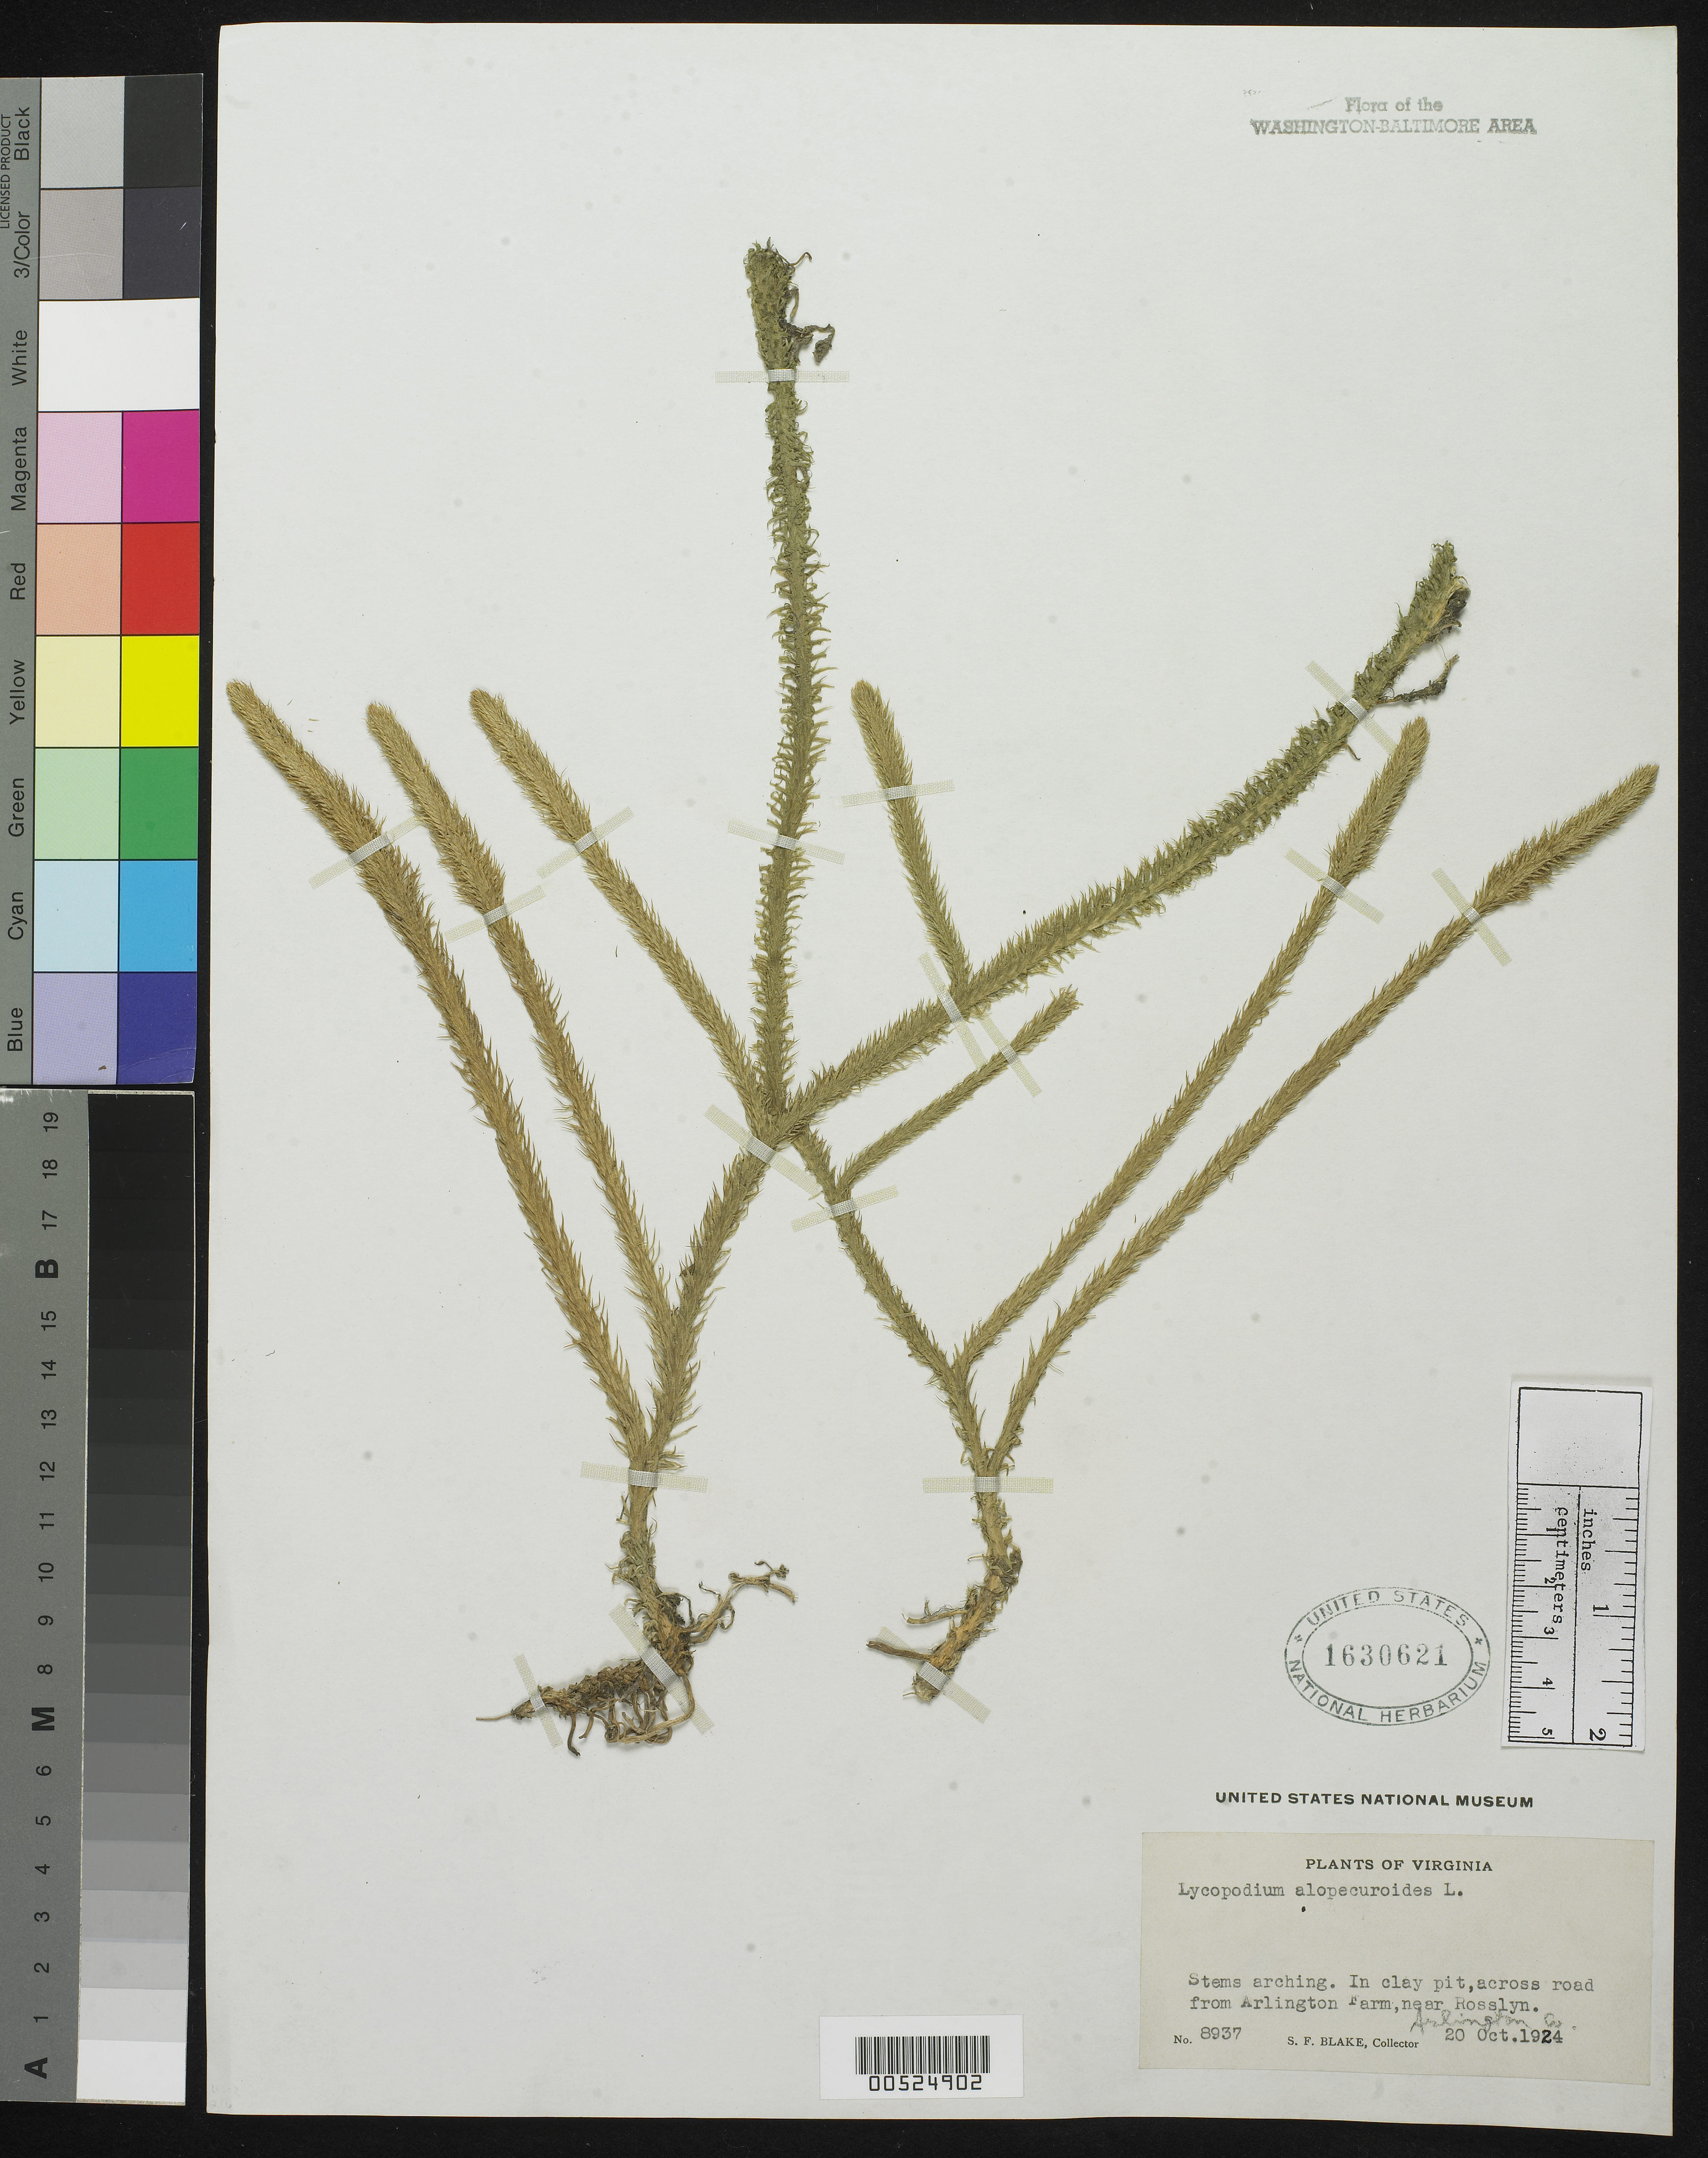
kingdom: Plantae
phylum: Tracheophyta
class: Lycopodiopsida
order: Lycopodiales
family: Lycopodiaceae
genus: Lycopodiella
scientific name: Lycopodiella alopecuroides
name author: (L.) Cranfill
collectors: S. Blake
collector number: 8937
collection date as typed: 20 Oct 1924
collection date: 1924-10-20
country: United States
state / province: Virginia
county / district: Arlington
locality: Arlington Farm, near Rosslyn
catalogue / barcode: US 1630621